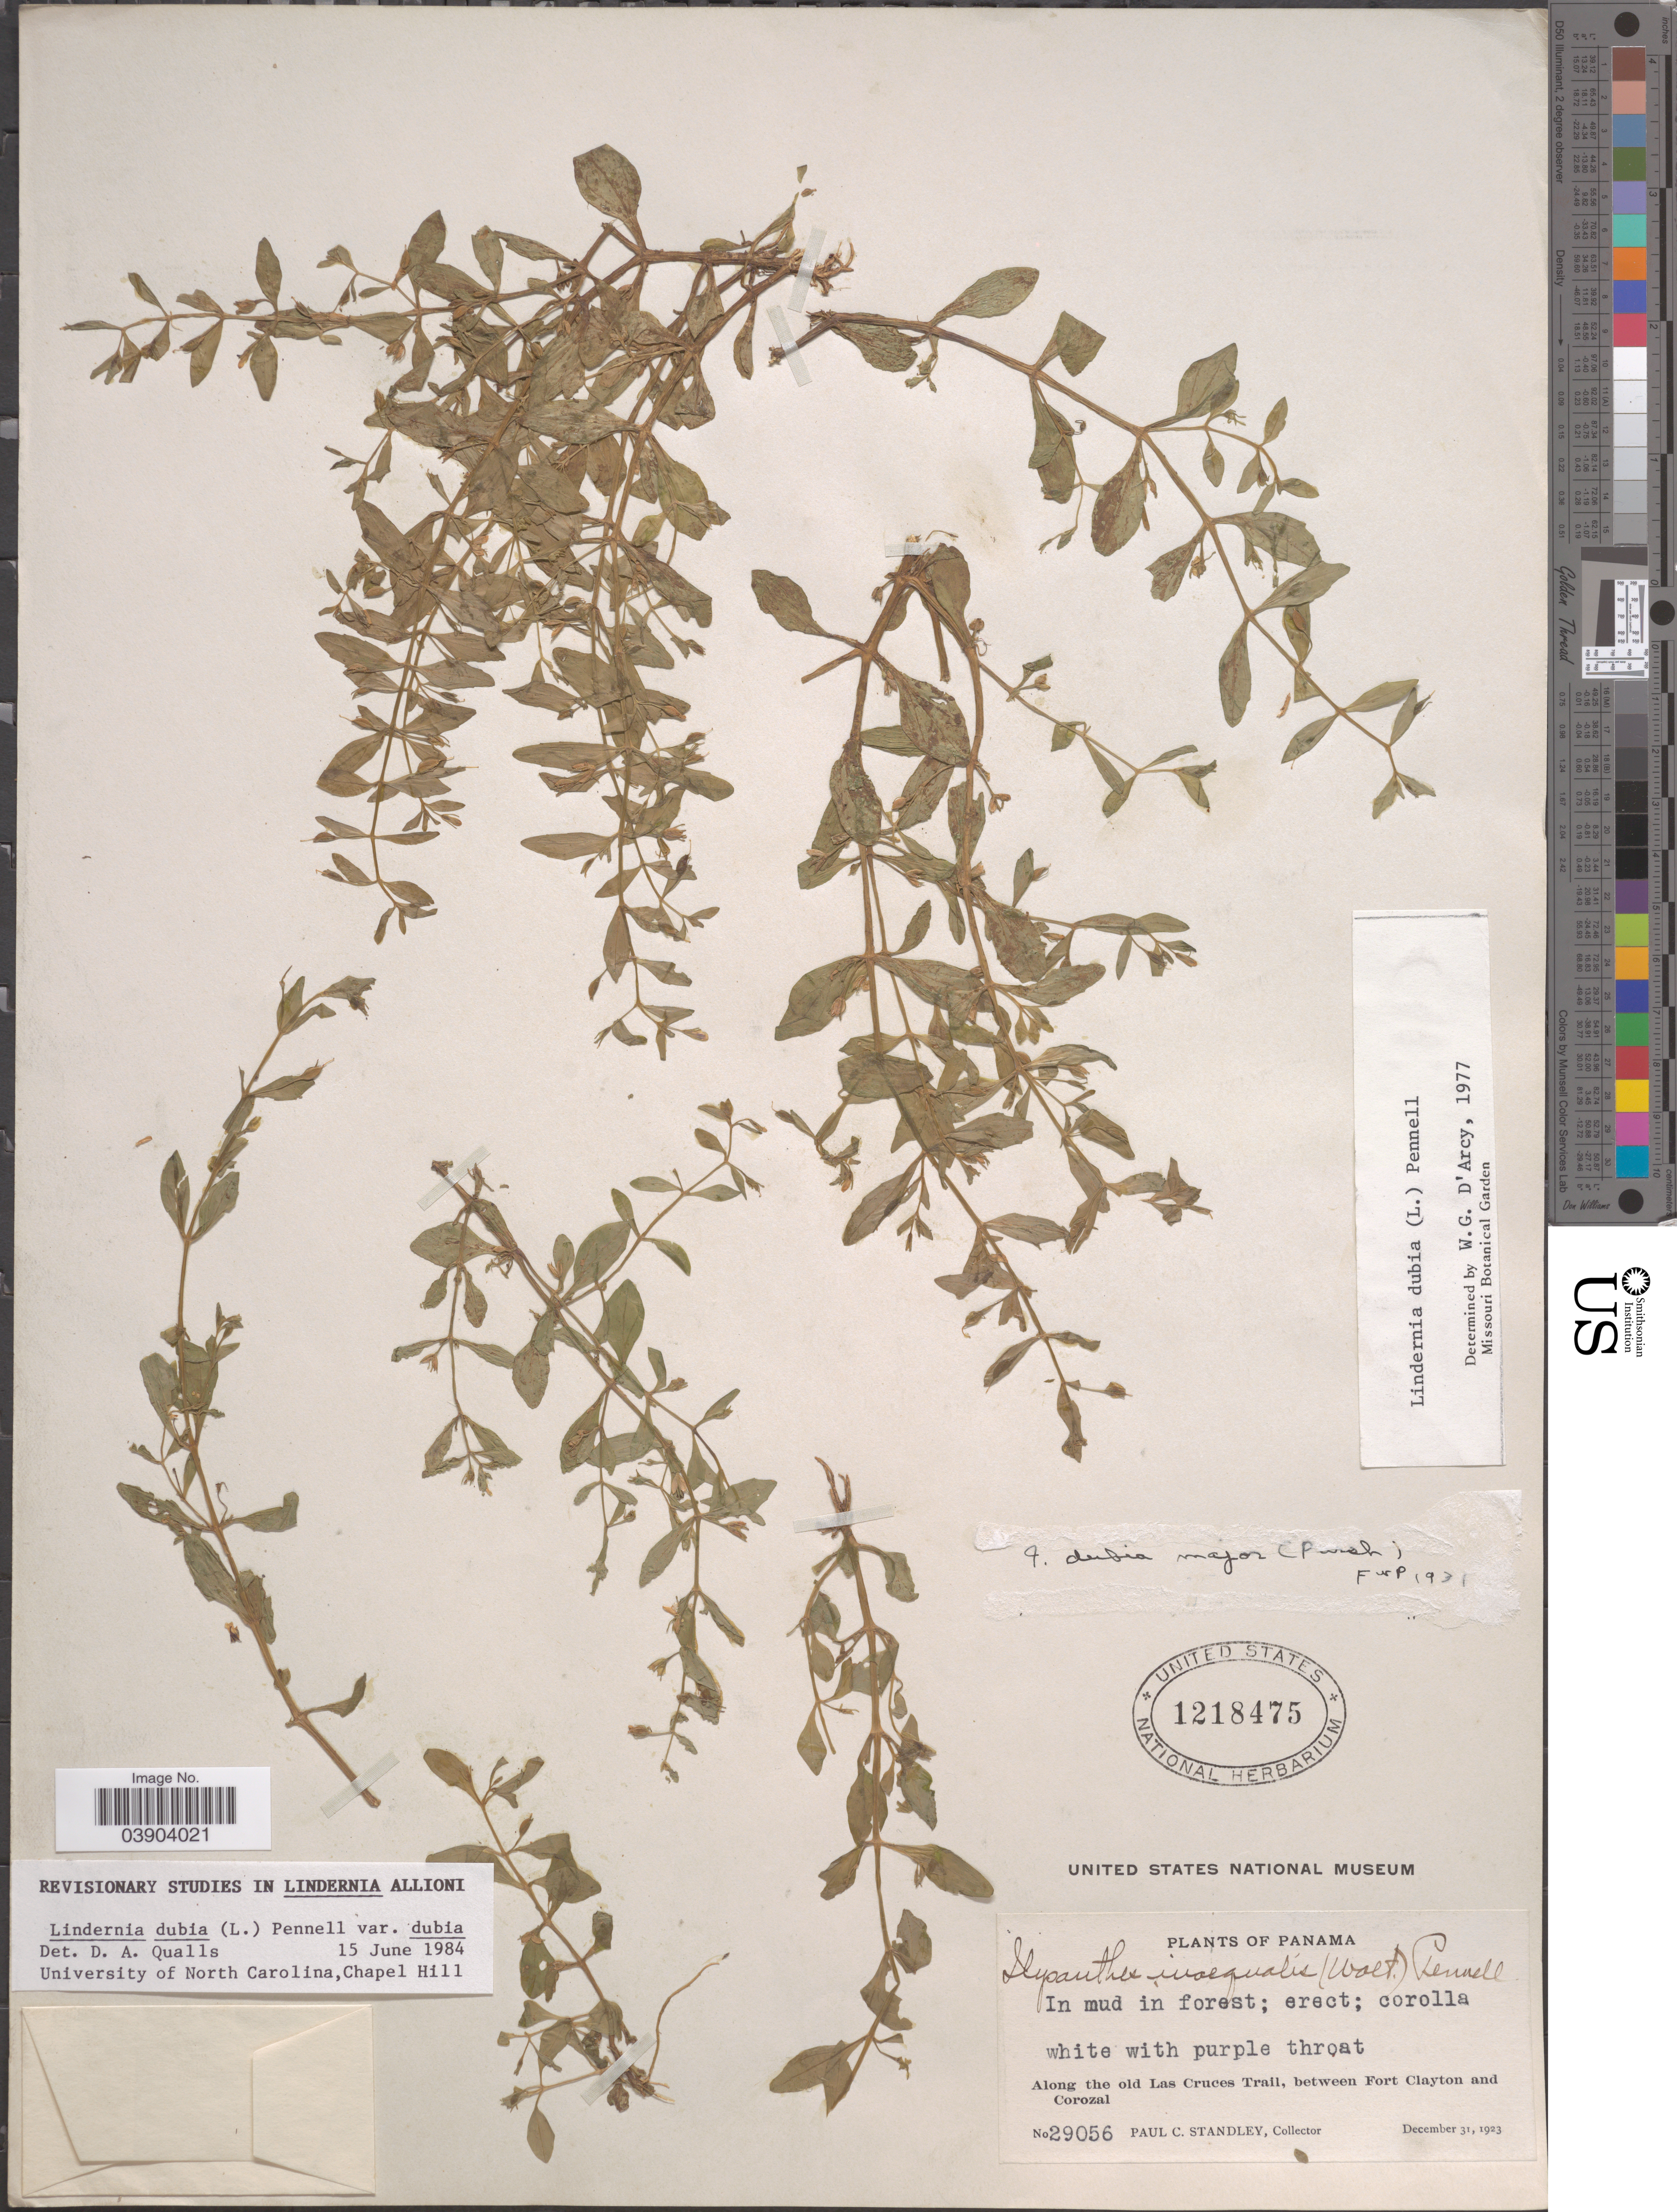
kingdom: Plantae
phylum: Tracheophyta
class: Magnoliopsida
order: Lamiales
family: Linderniaceae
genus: Lindernia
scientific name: Lindernia dubia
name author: (L.) Pennell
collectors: P. C. Standley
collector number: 29056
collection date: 1923-12-31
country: Panama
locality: Along the old Las Cruces Trail, between Fort Clayton and Corozal.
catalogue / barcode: US 1218475